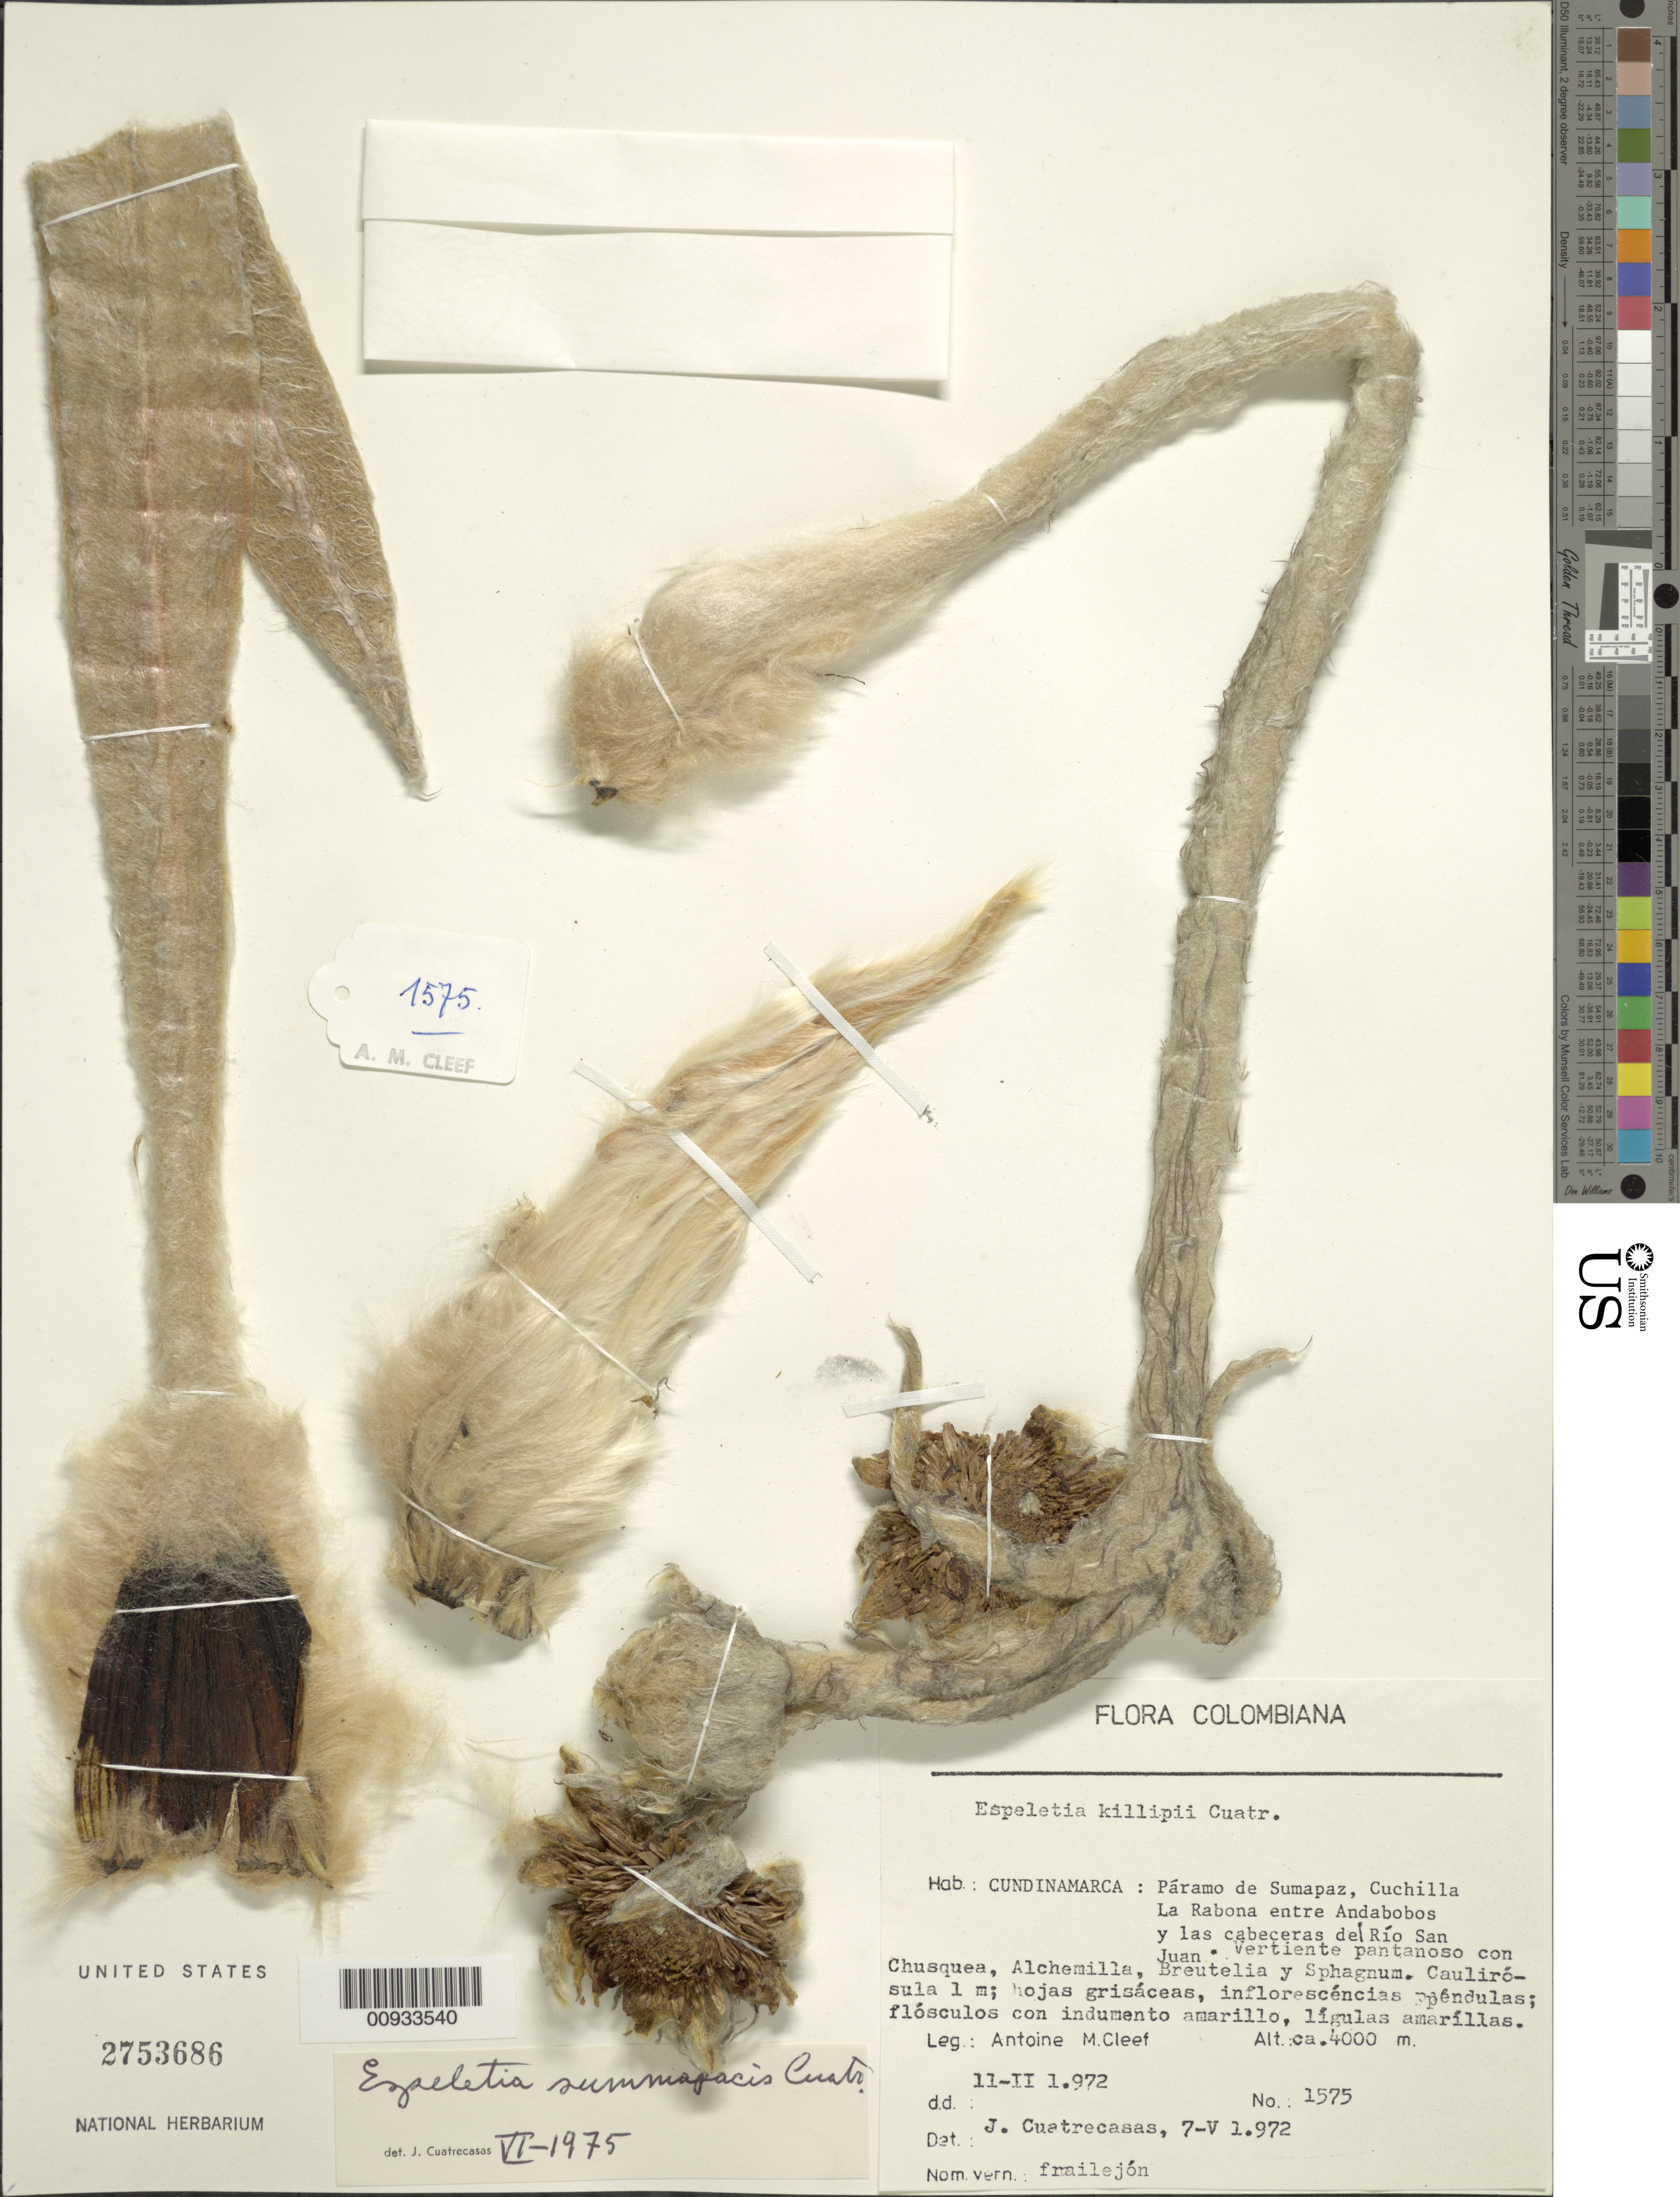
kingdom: Plantae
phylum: Tracheophyta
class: Magnoliopsida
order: Asterales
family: Asteraceae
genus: Espeletia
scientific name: Espeletia summapacis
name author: Cuatrec.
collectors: A. M. Cleef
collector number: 1575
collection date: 1972-02-11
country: Colombia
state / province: Cundinamarca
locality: Paramo de Sumapaz, Cuchilla La Rabona entre Andabobos y las cabeceras del Rio San Juan, vertiente pantanoso con Chsuque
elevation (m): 4000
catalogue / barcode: US 2753686